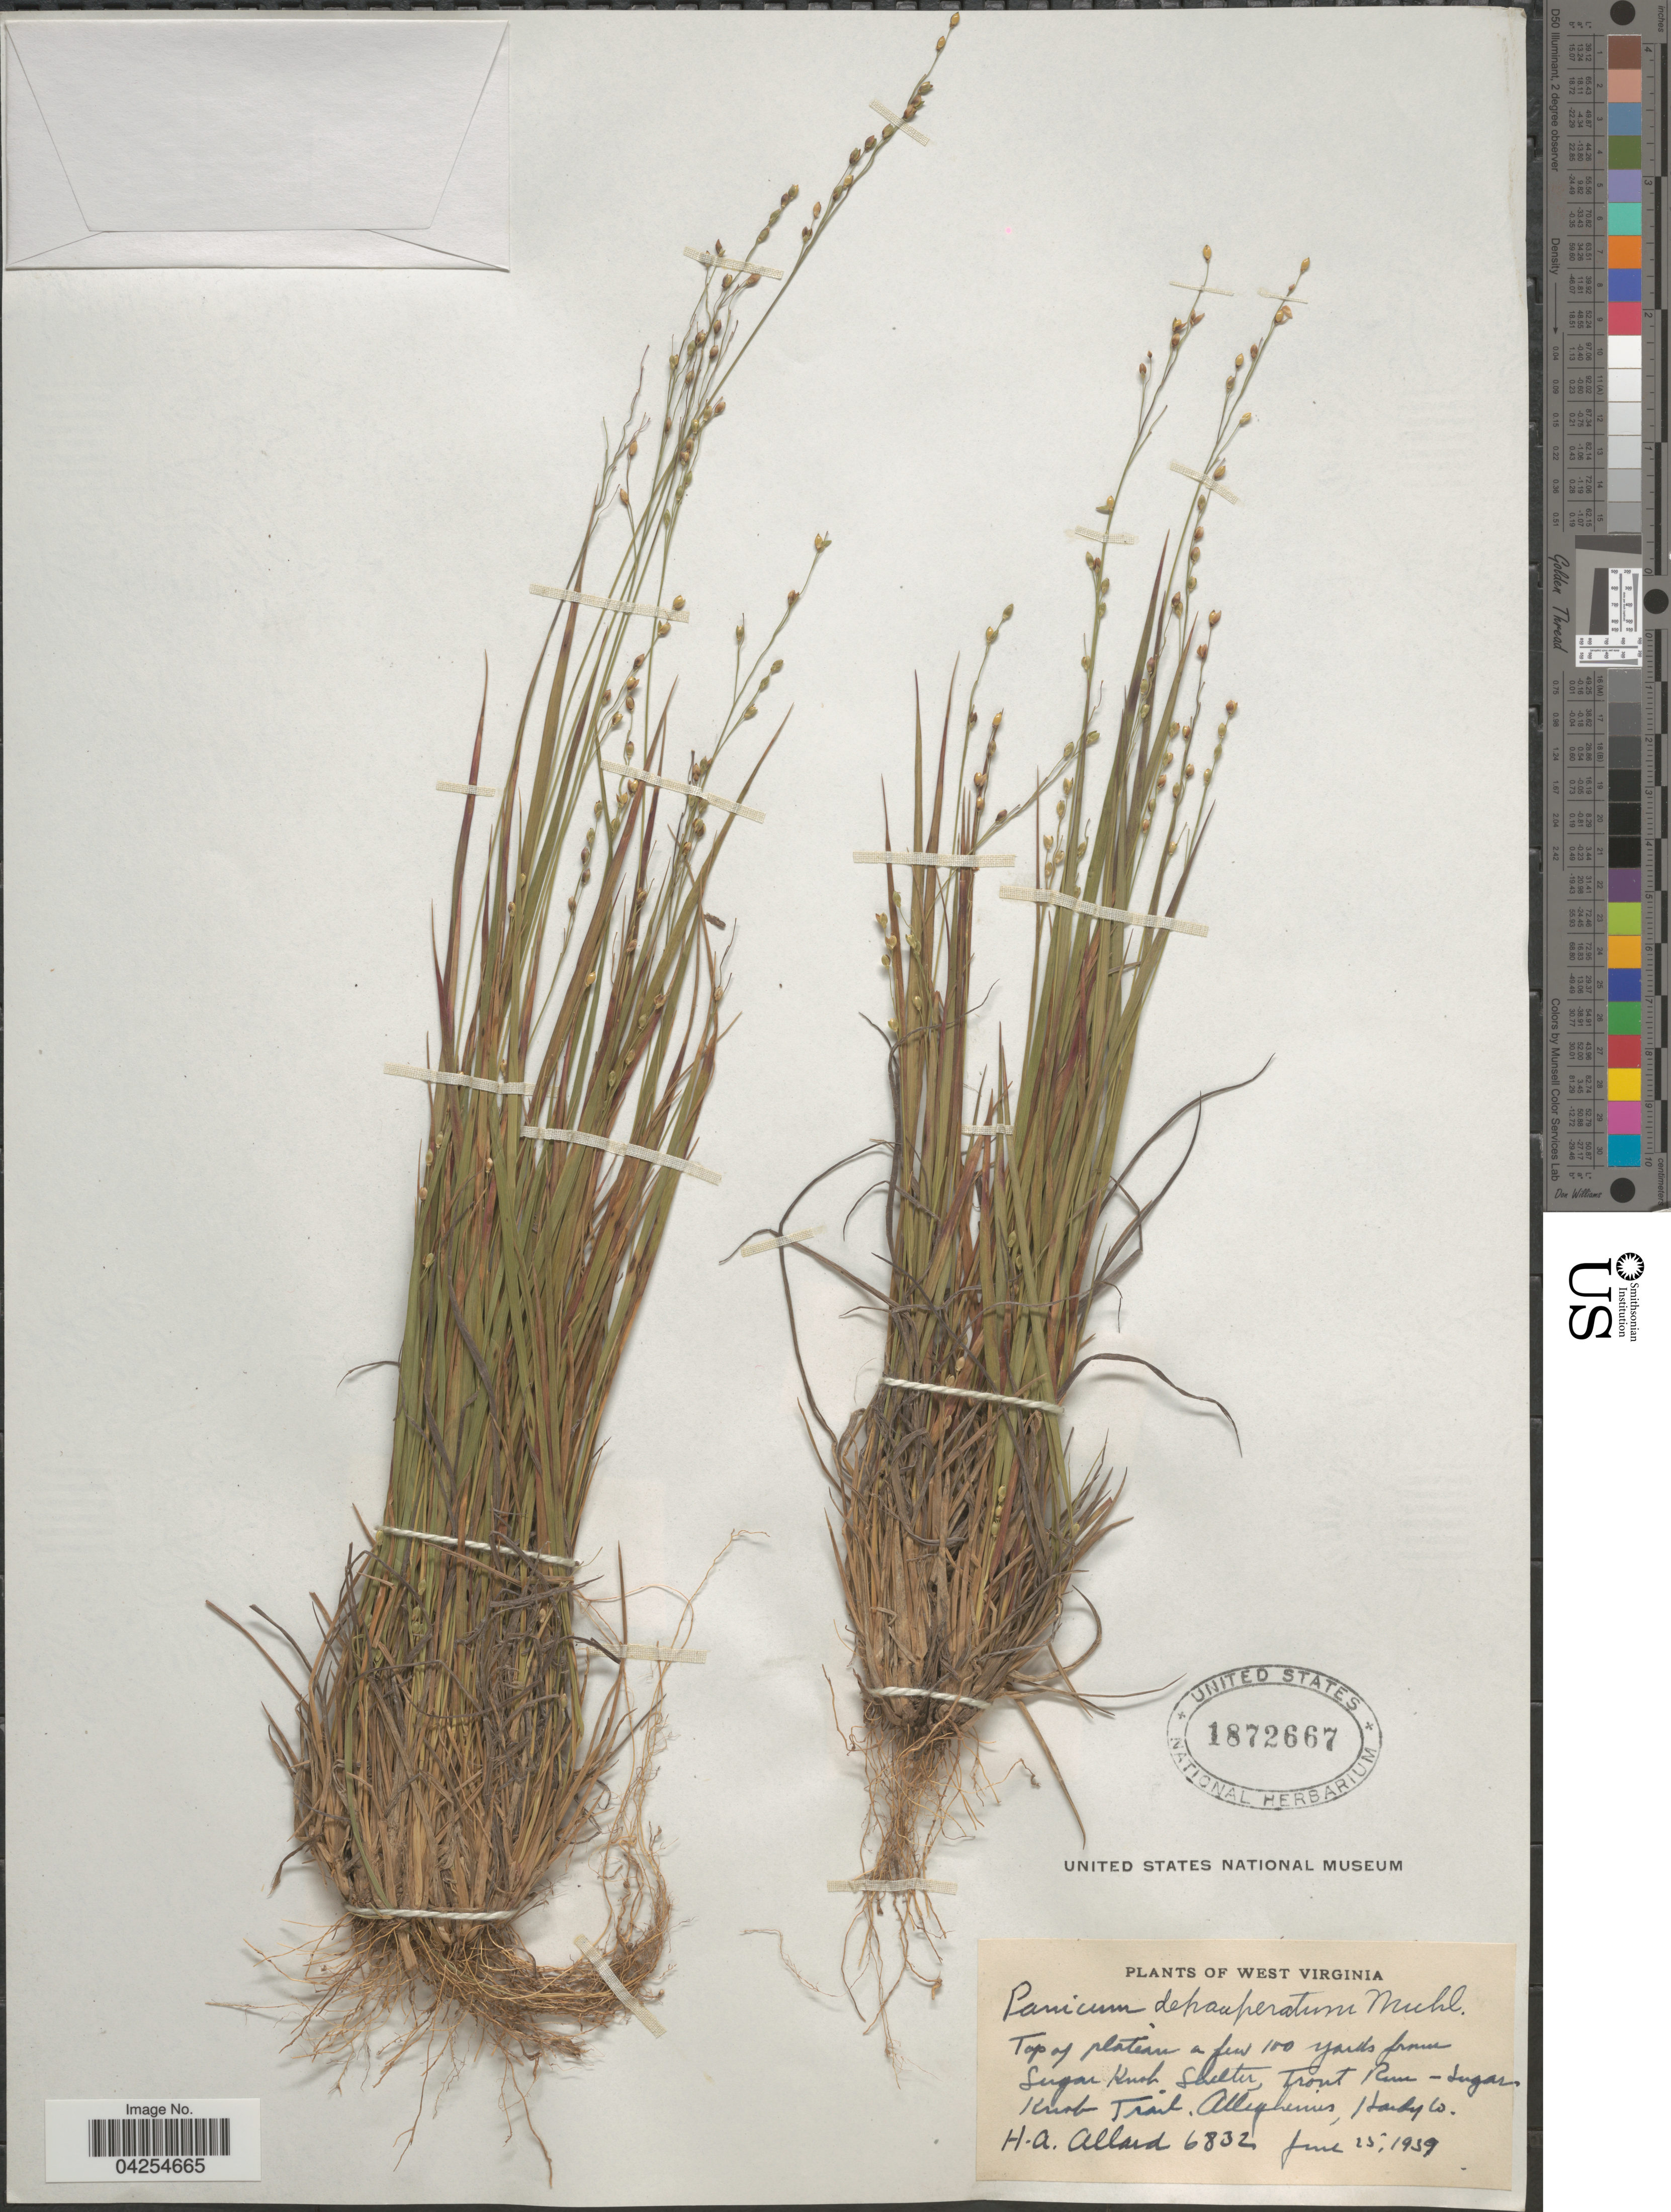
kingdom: Plantae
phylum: Tracheophyta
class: Liliopsida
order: Poales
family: Poaceae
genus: Dichanthelium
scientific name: Dichanthelium depauperatum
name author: (Muhl.) Gould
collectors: H. A. Allard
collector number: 6832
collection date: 1959-06-25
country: United States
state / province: West Virginia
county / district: Hardy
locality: Top of plateau a few 100 yards from Sugar Knob. Shelter, Trout Run - Sugar Knob Trail, Alleghenies, Harby Co.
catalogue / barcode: US 1872667